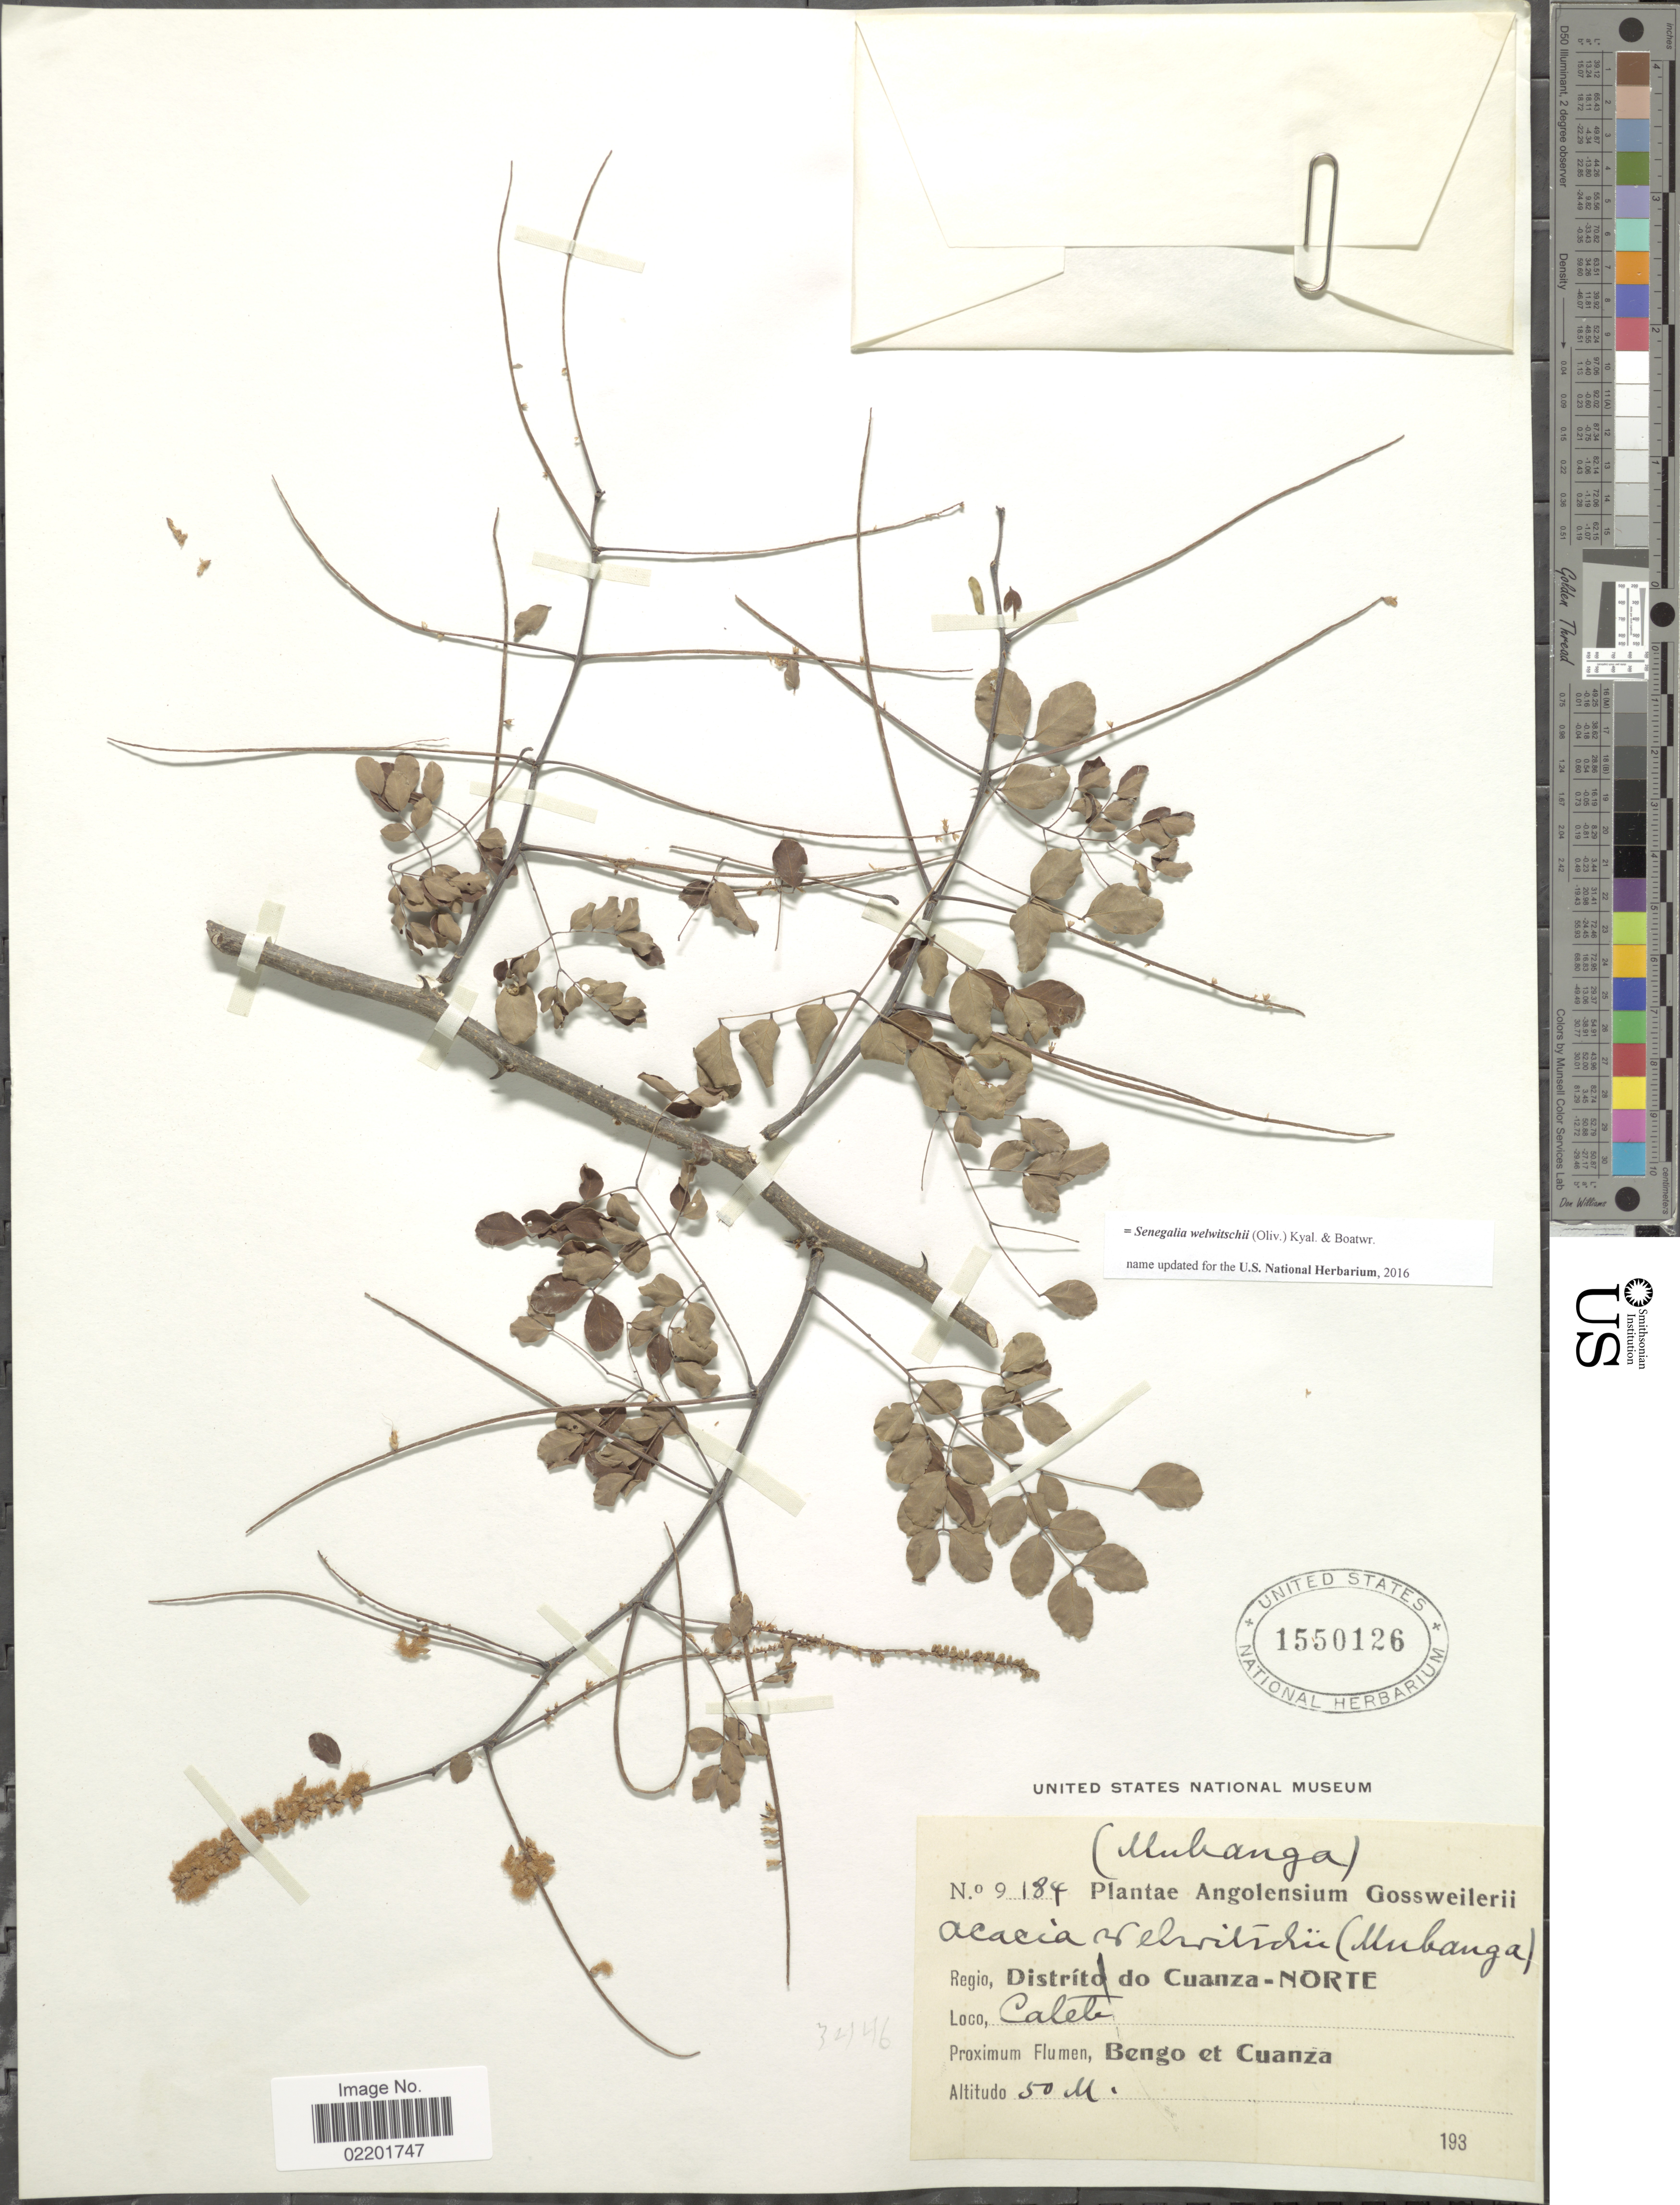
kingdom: Plantae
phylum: Tracheophyta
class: Magnoliopsida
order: Fabales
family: Fabaceae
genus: Senegalia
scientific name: Senegalia welwitschii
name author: (Oliv.) Kyal. & Boatwr.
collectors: -. Gossweiler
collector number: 9184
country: Angola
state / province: Cuanza Norte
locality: Muhanga, Calete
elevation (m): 50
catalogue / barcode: US 1550126